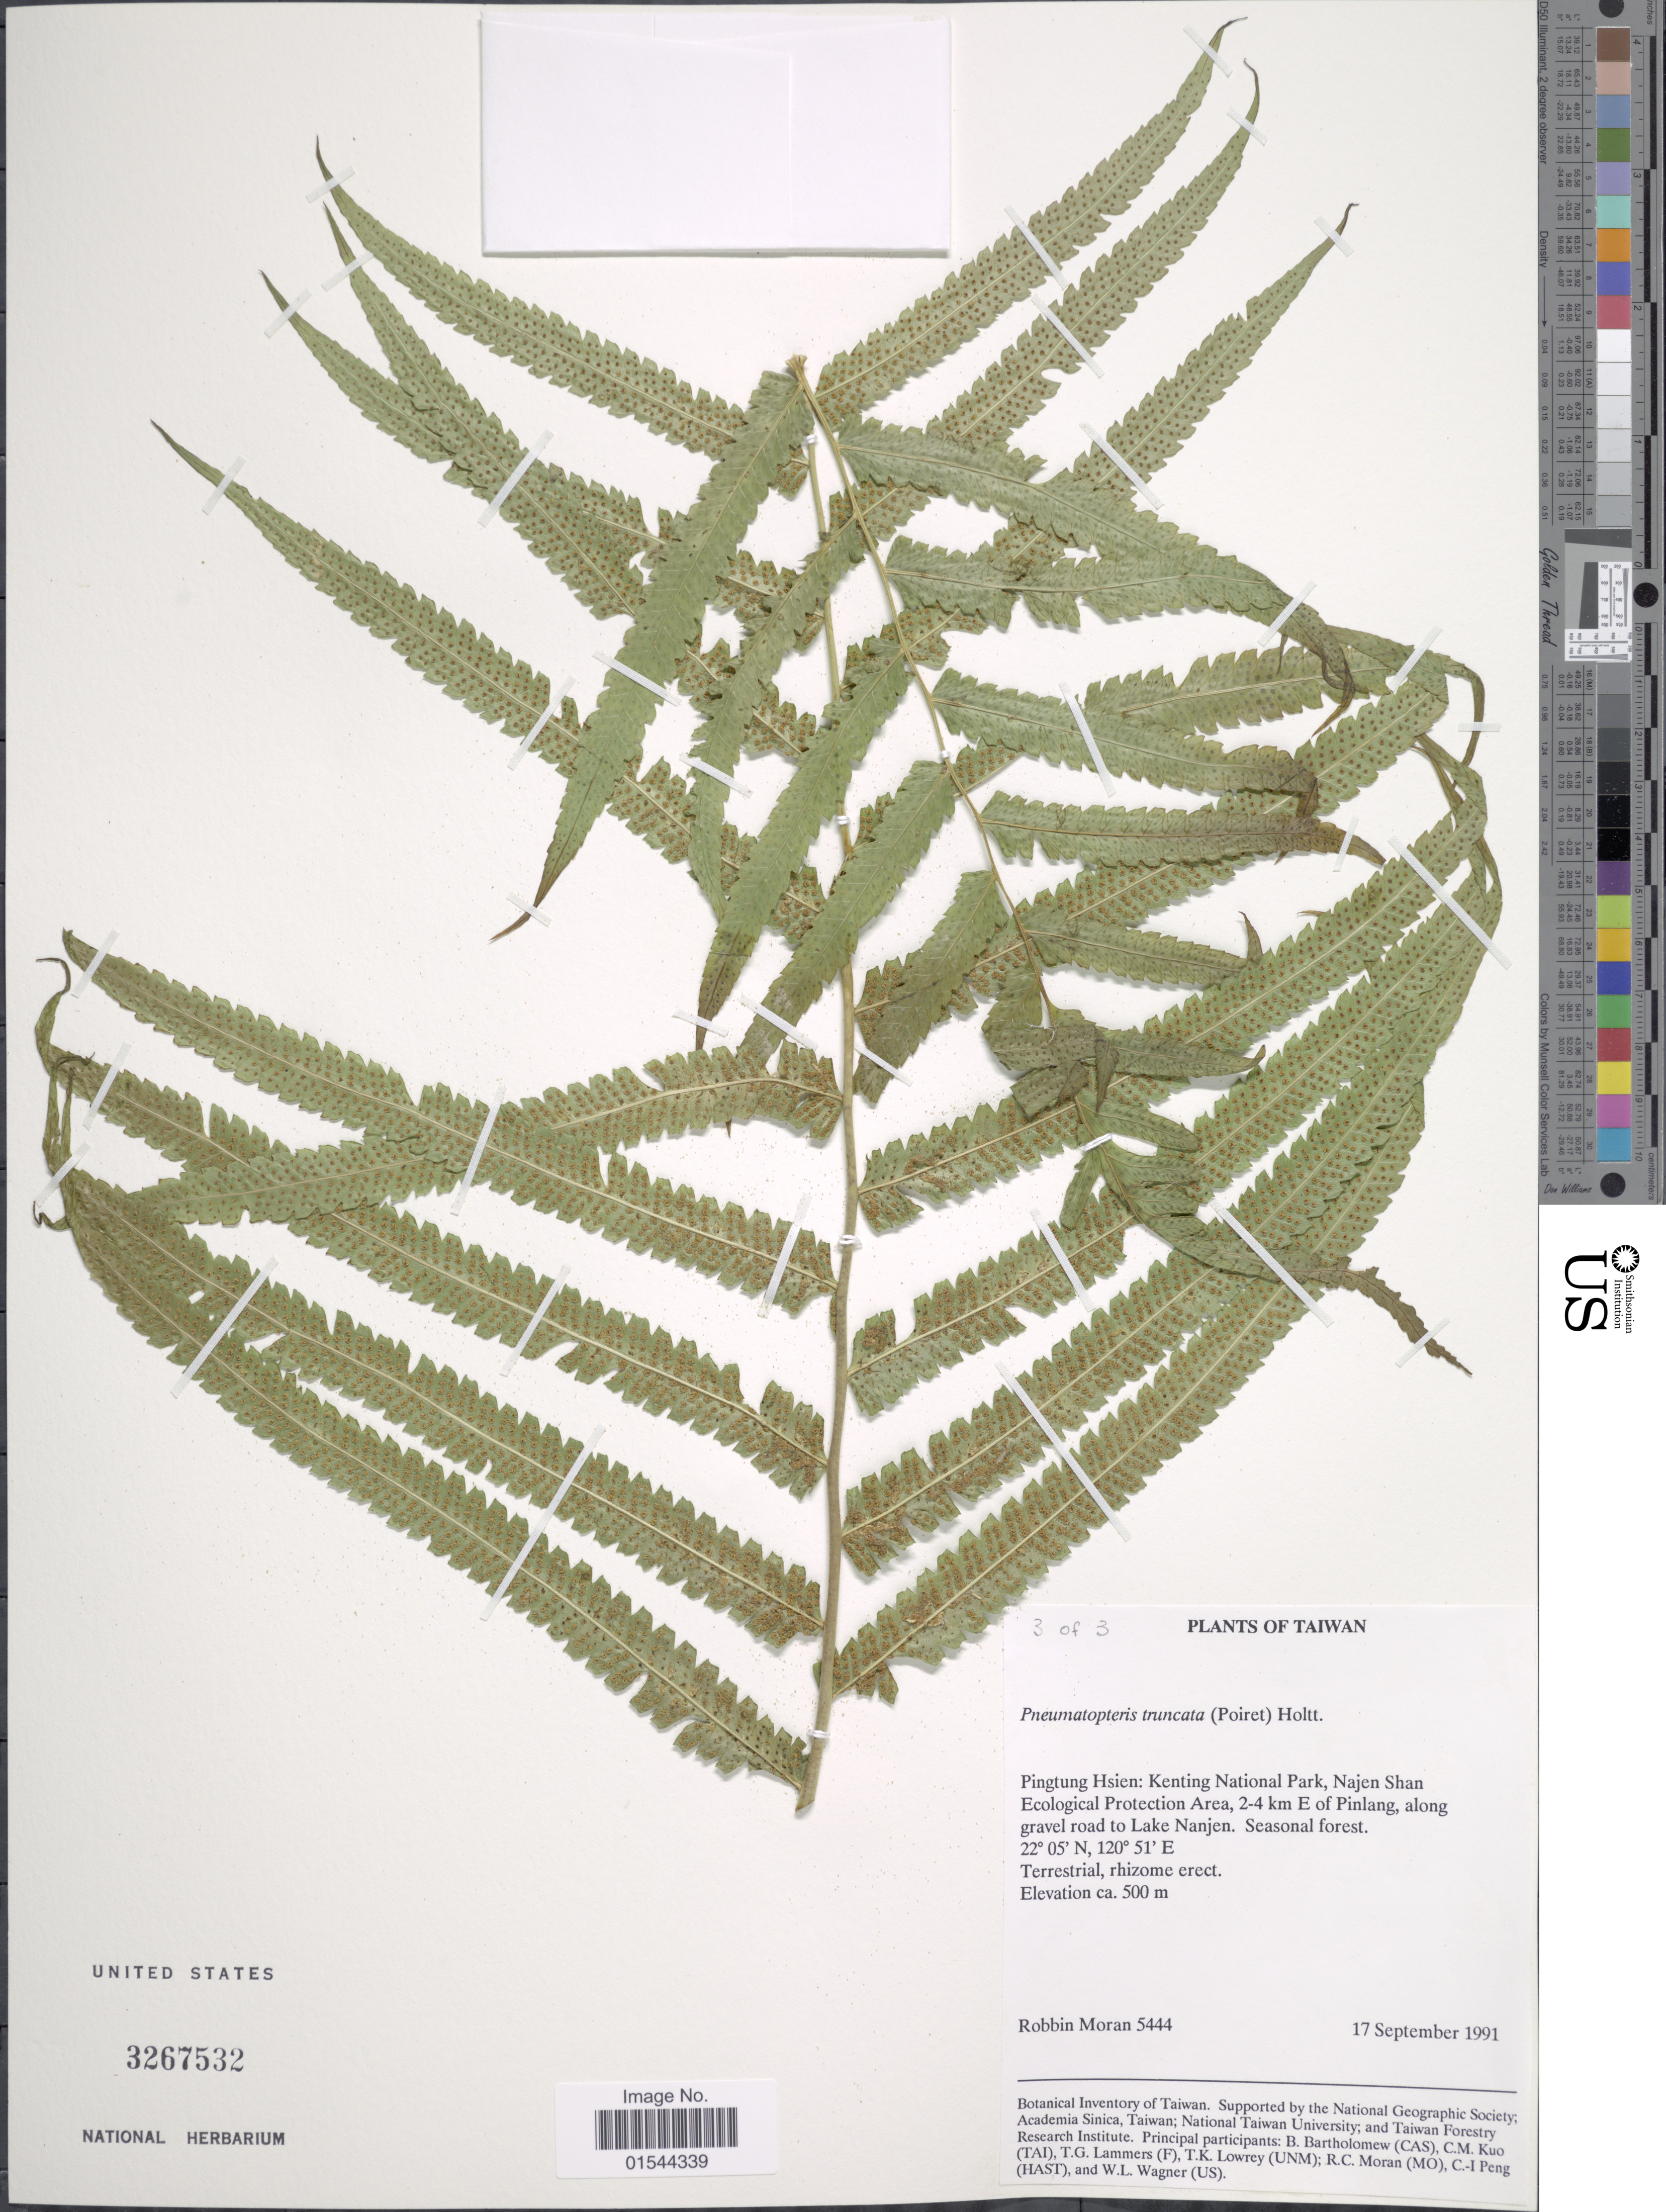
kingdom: Plantae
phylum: Tracheophyta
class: Polypodiopsida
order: Polypodiales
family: Thelypteridaceae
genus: Pneumatopteris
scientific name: Pneumatopteris truncata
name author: (Poir.) Holttum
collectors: R. C. Moran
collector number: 5444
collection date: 1991-09-17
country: Taiwan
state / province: Pingtung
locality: Pingtung Hsien: Kenting National Park, Najen Shan Ecological Protection Area, 2-4 km E of Pinlang, along gravel road to Lake Nanjen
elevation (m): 500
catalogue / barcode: US 3267532